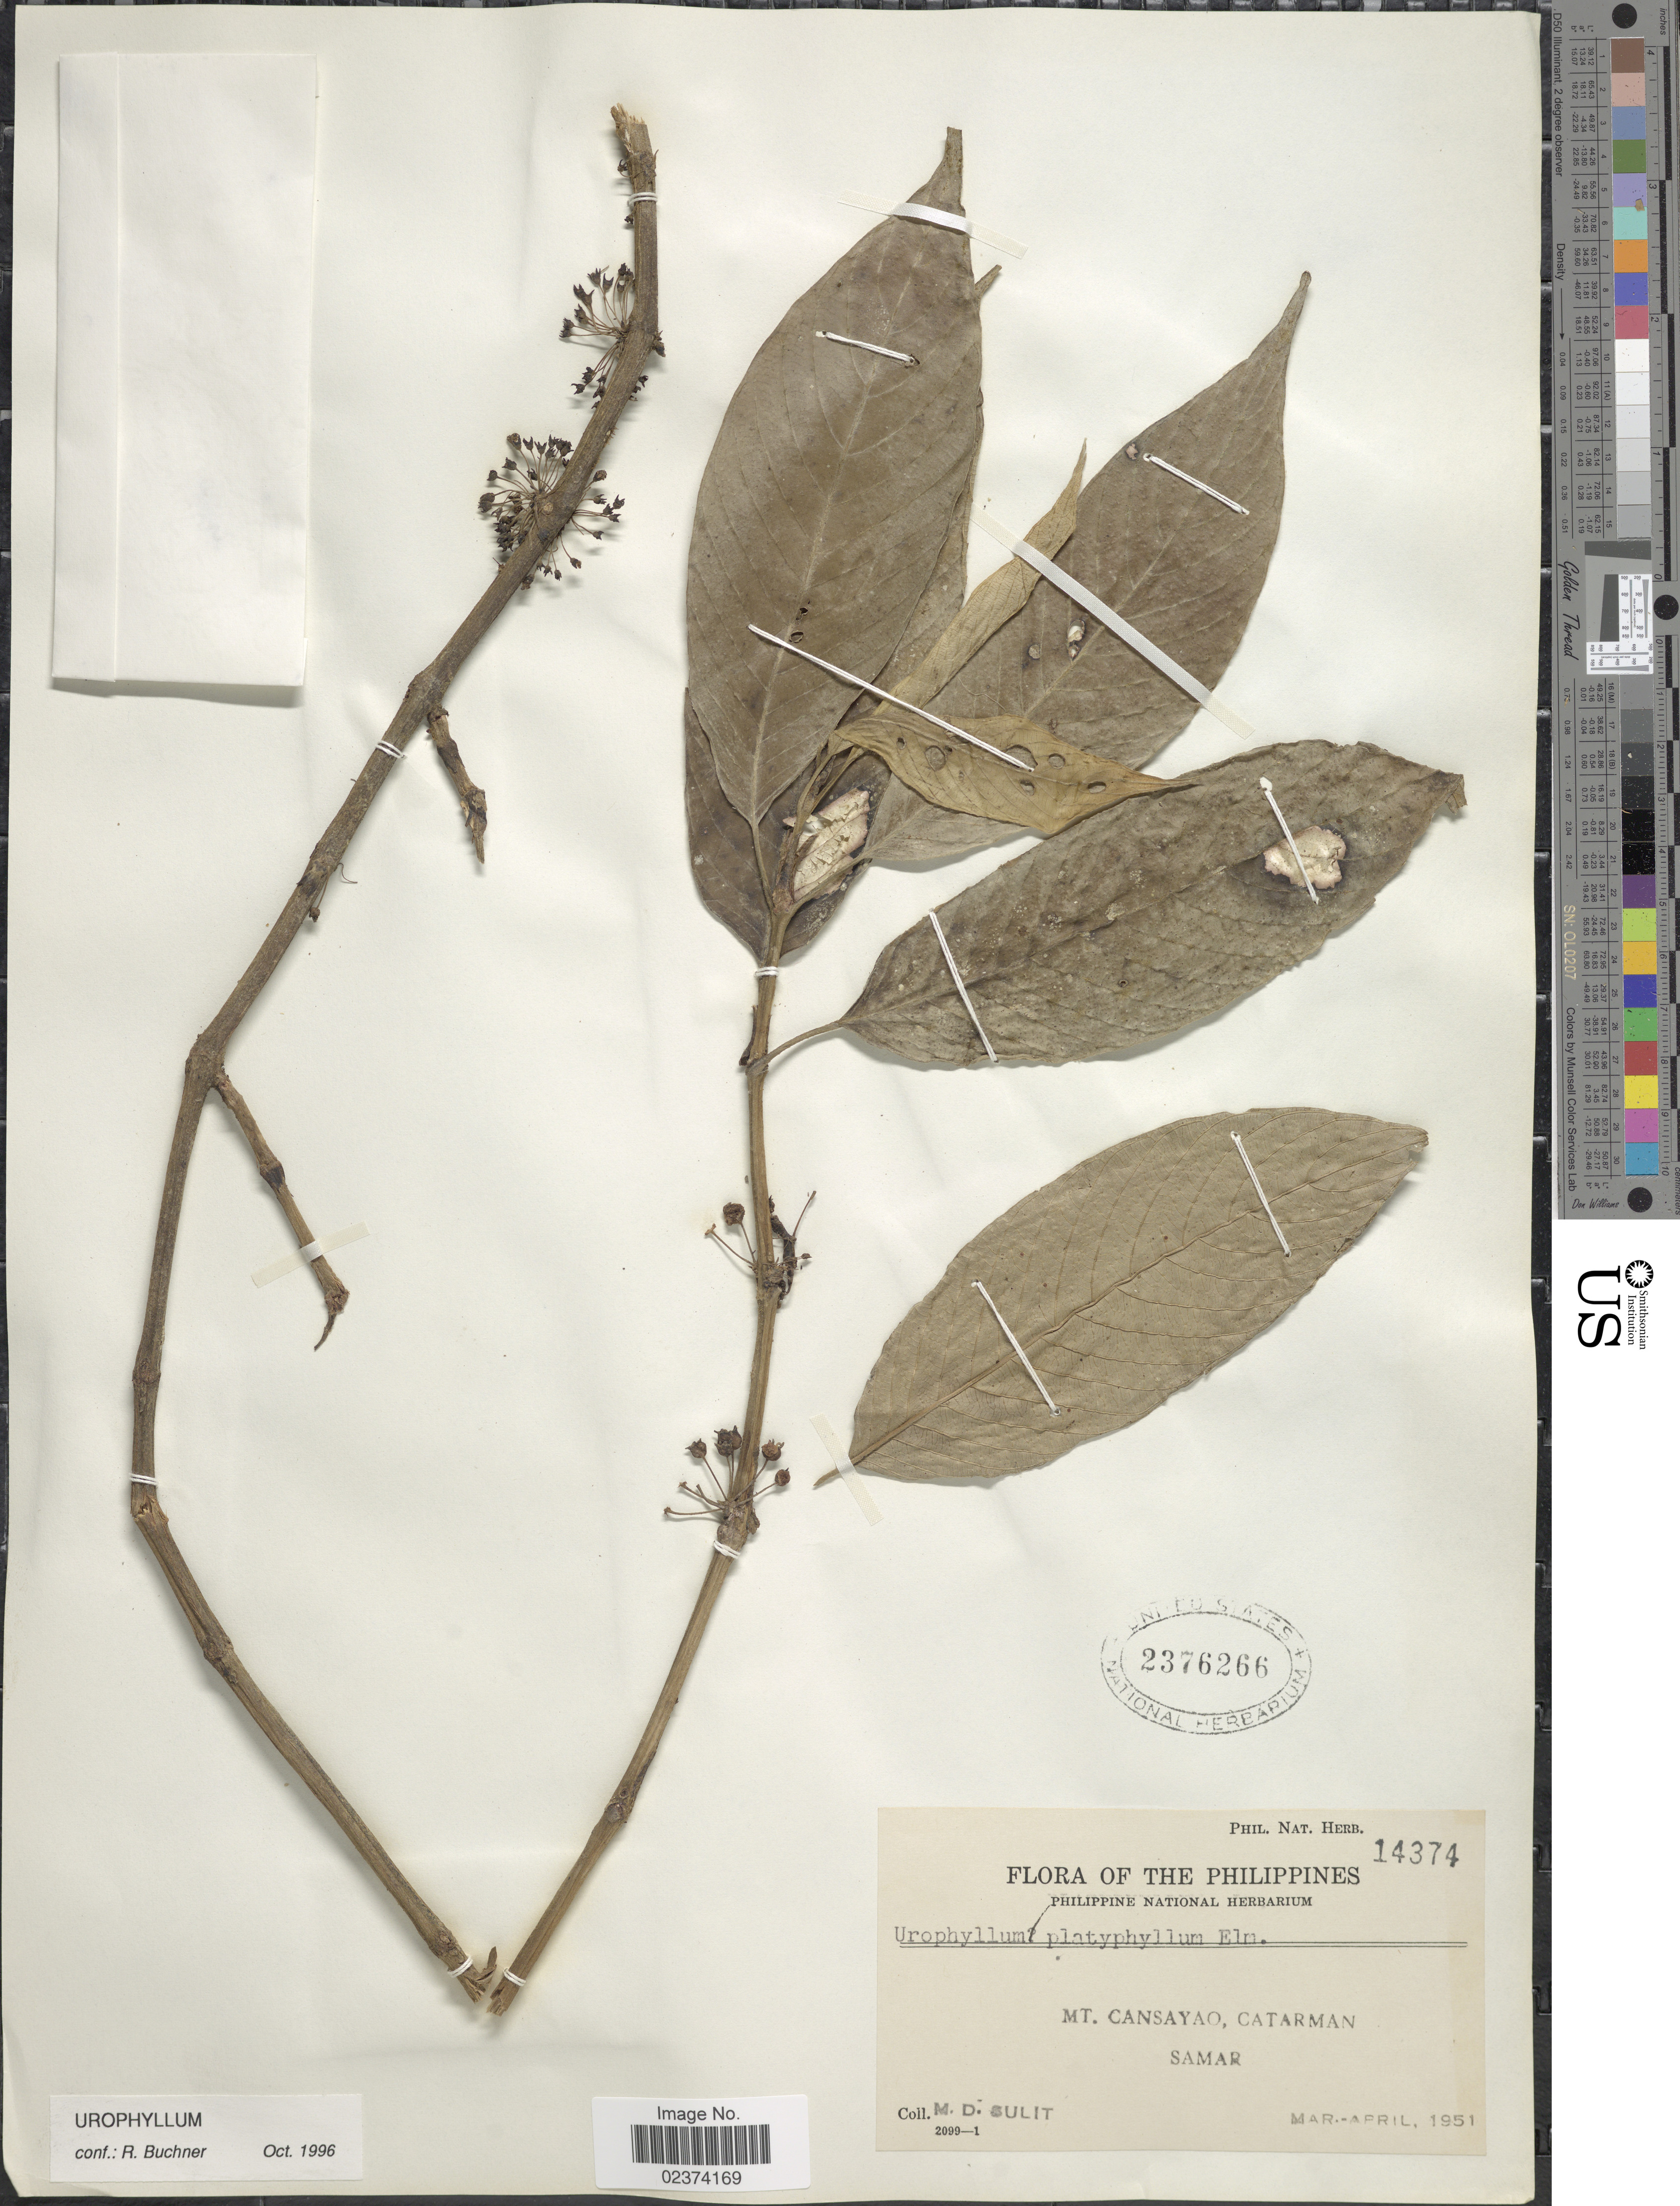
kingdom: Plantae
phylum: Tracheophyta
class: Magnoliopsida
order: Gentianales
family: Rubiaceae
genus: Urophyllum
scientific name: Urophyllum sp.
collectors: M. Sulit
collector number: Phil. Nat. Herb. 14374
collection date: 1951-03/1951-04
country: Philippines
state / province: Eastern Visayas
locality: Mt. Cansayao, Catarman, Samar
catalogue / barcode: US 2376266